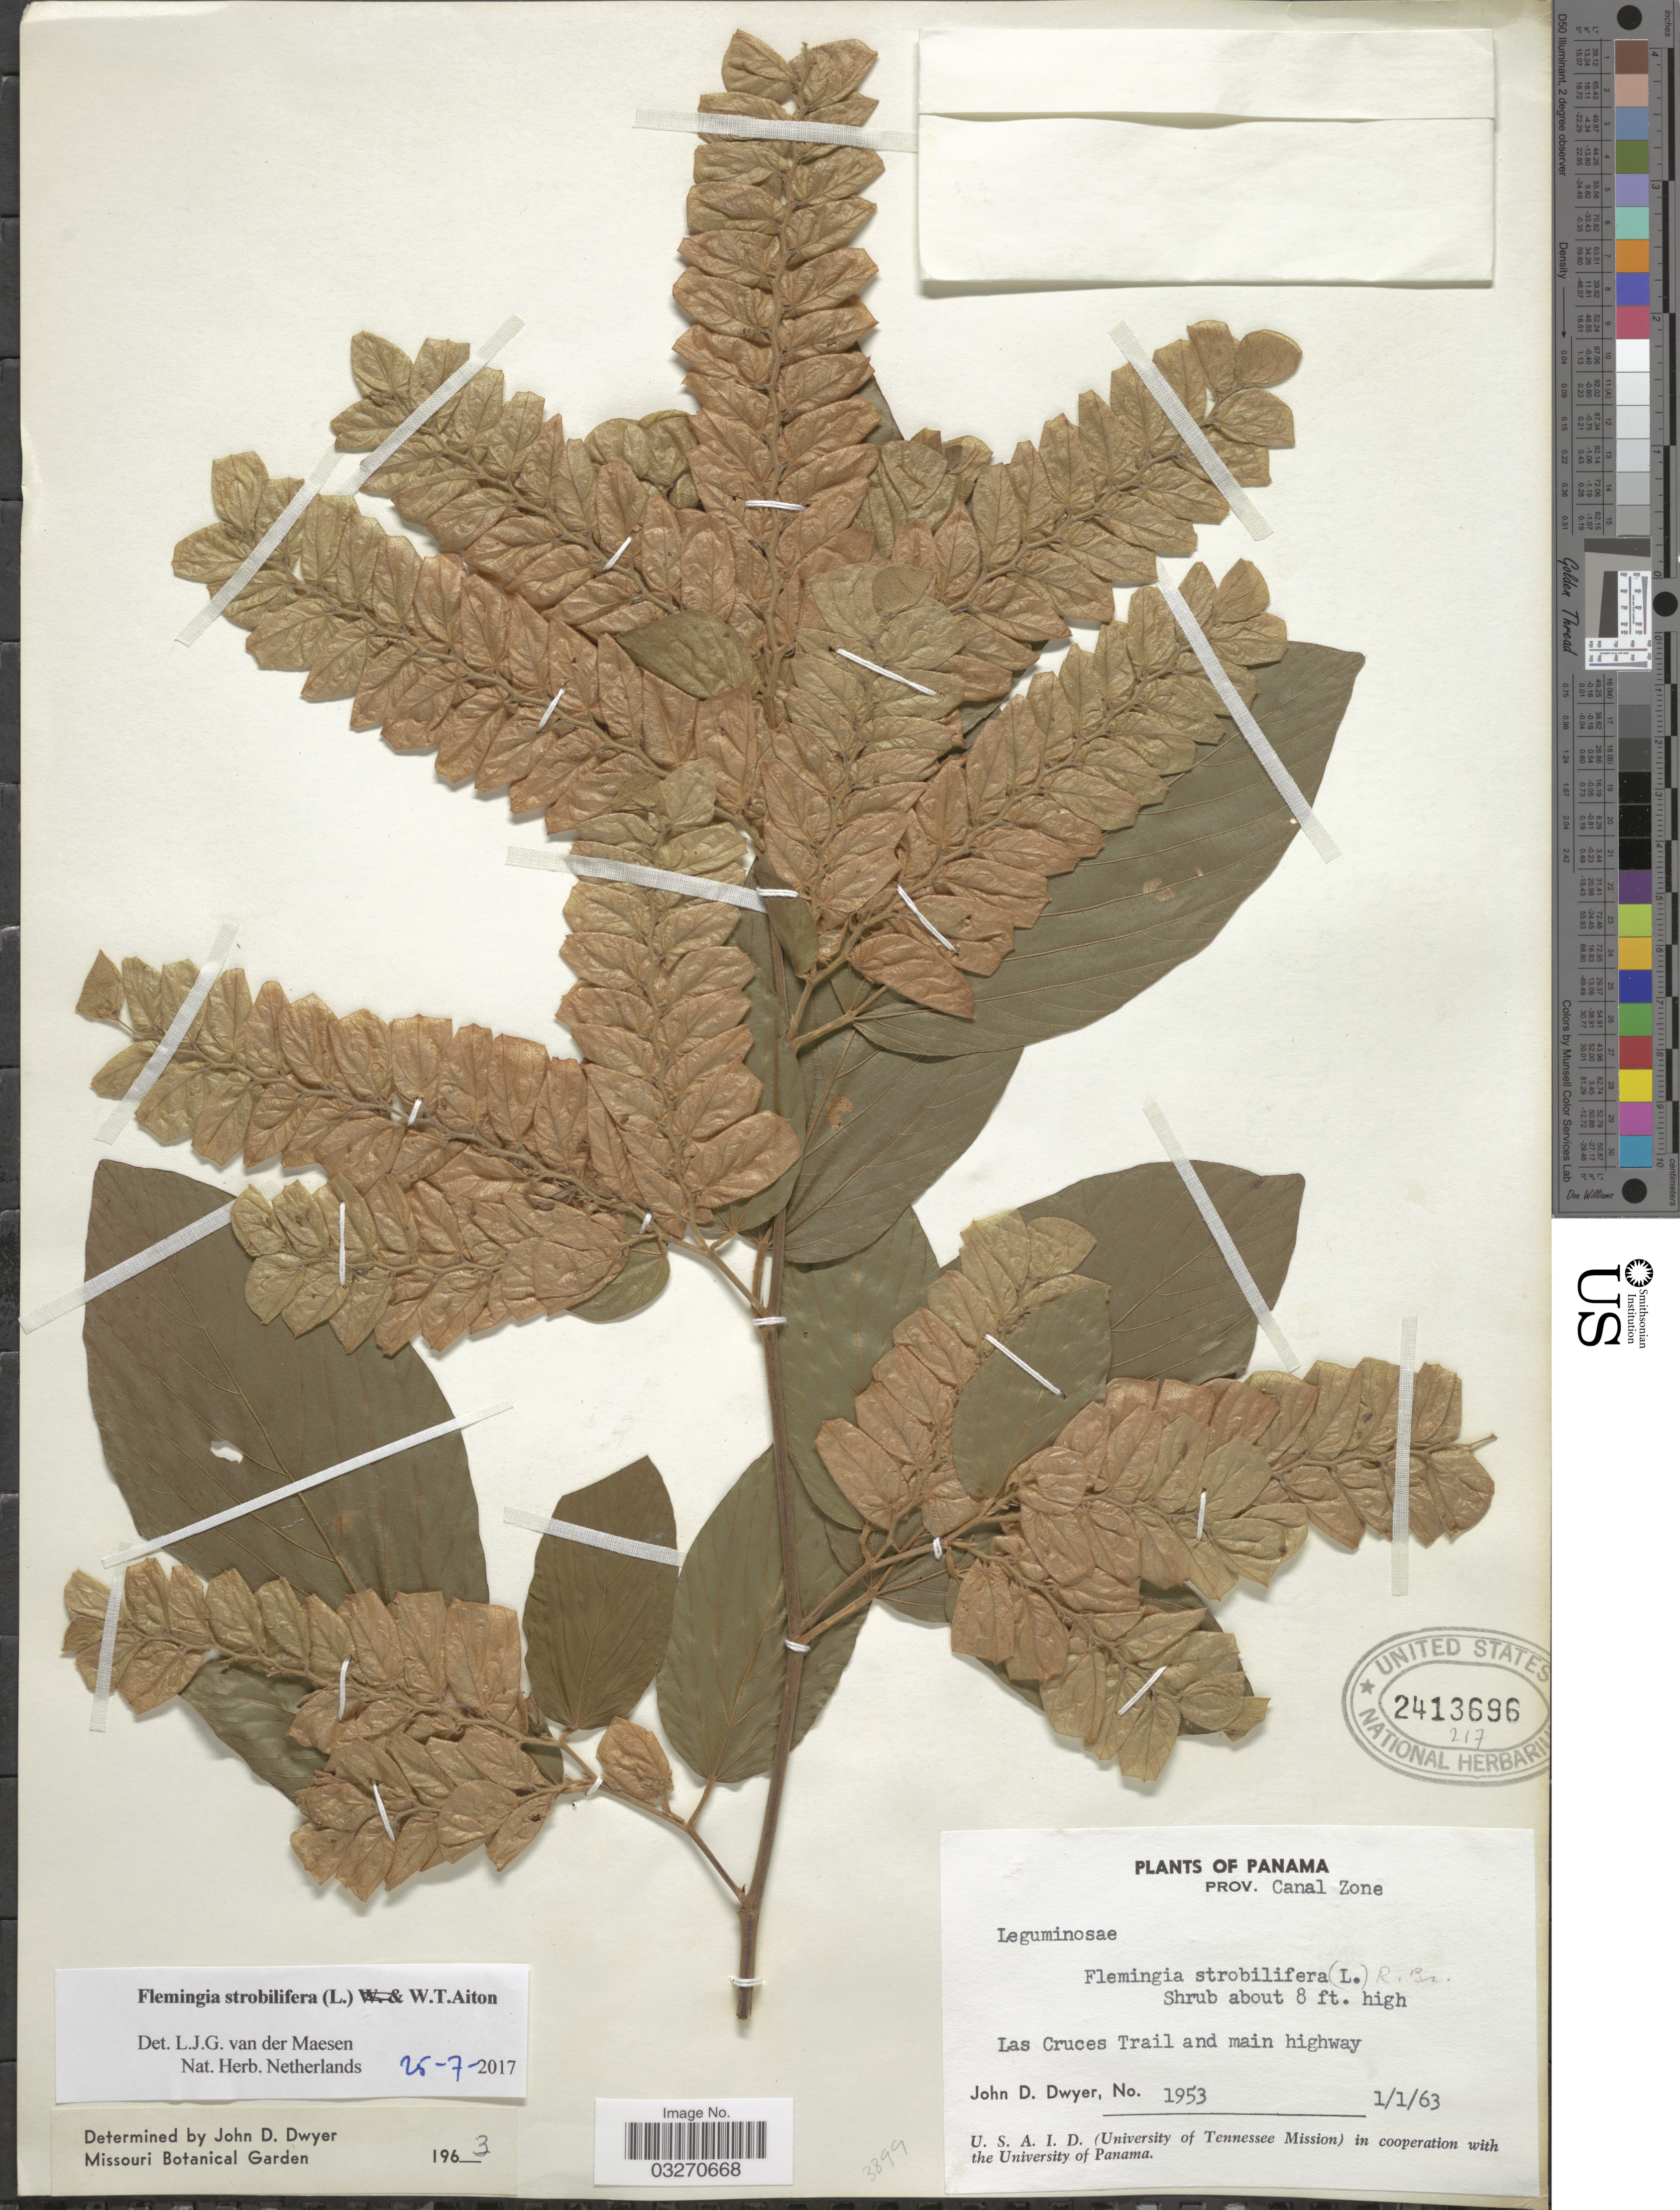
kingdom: Plantae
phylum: Tracheophyta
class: Magnoliopsida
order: Fabales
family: Fabaceae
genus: Flemingia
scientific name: Flemingia strobilifera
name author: (L.) W.T. Aiton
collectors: J. D. Dwyer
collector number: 1953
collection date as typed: Transcribed d/m/y: 1/1/63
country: Panama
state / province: Colón / Panamá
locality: Prov. Canal Zone. Las Cruces Trail and main highway.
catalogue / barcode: US 2413696